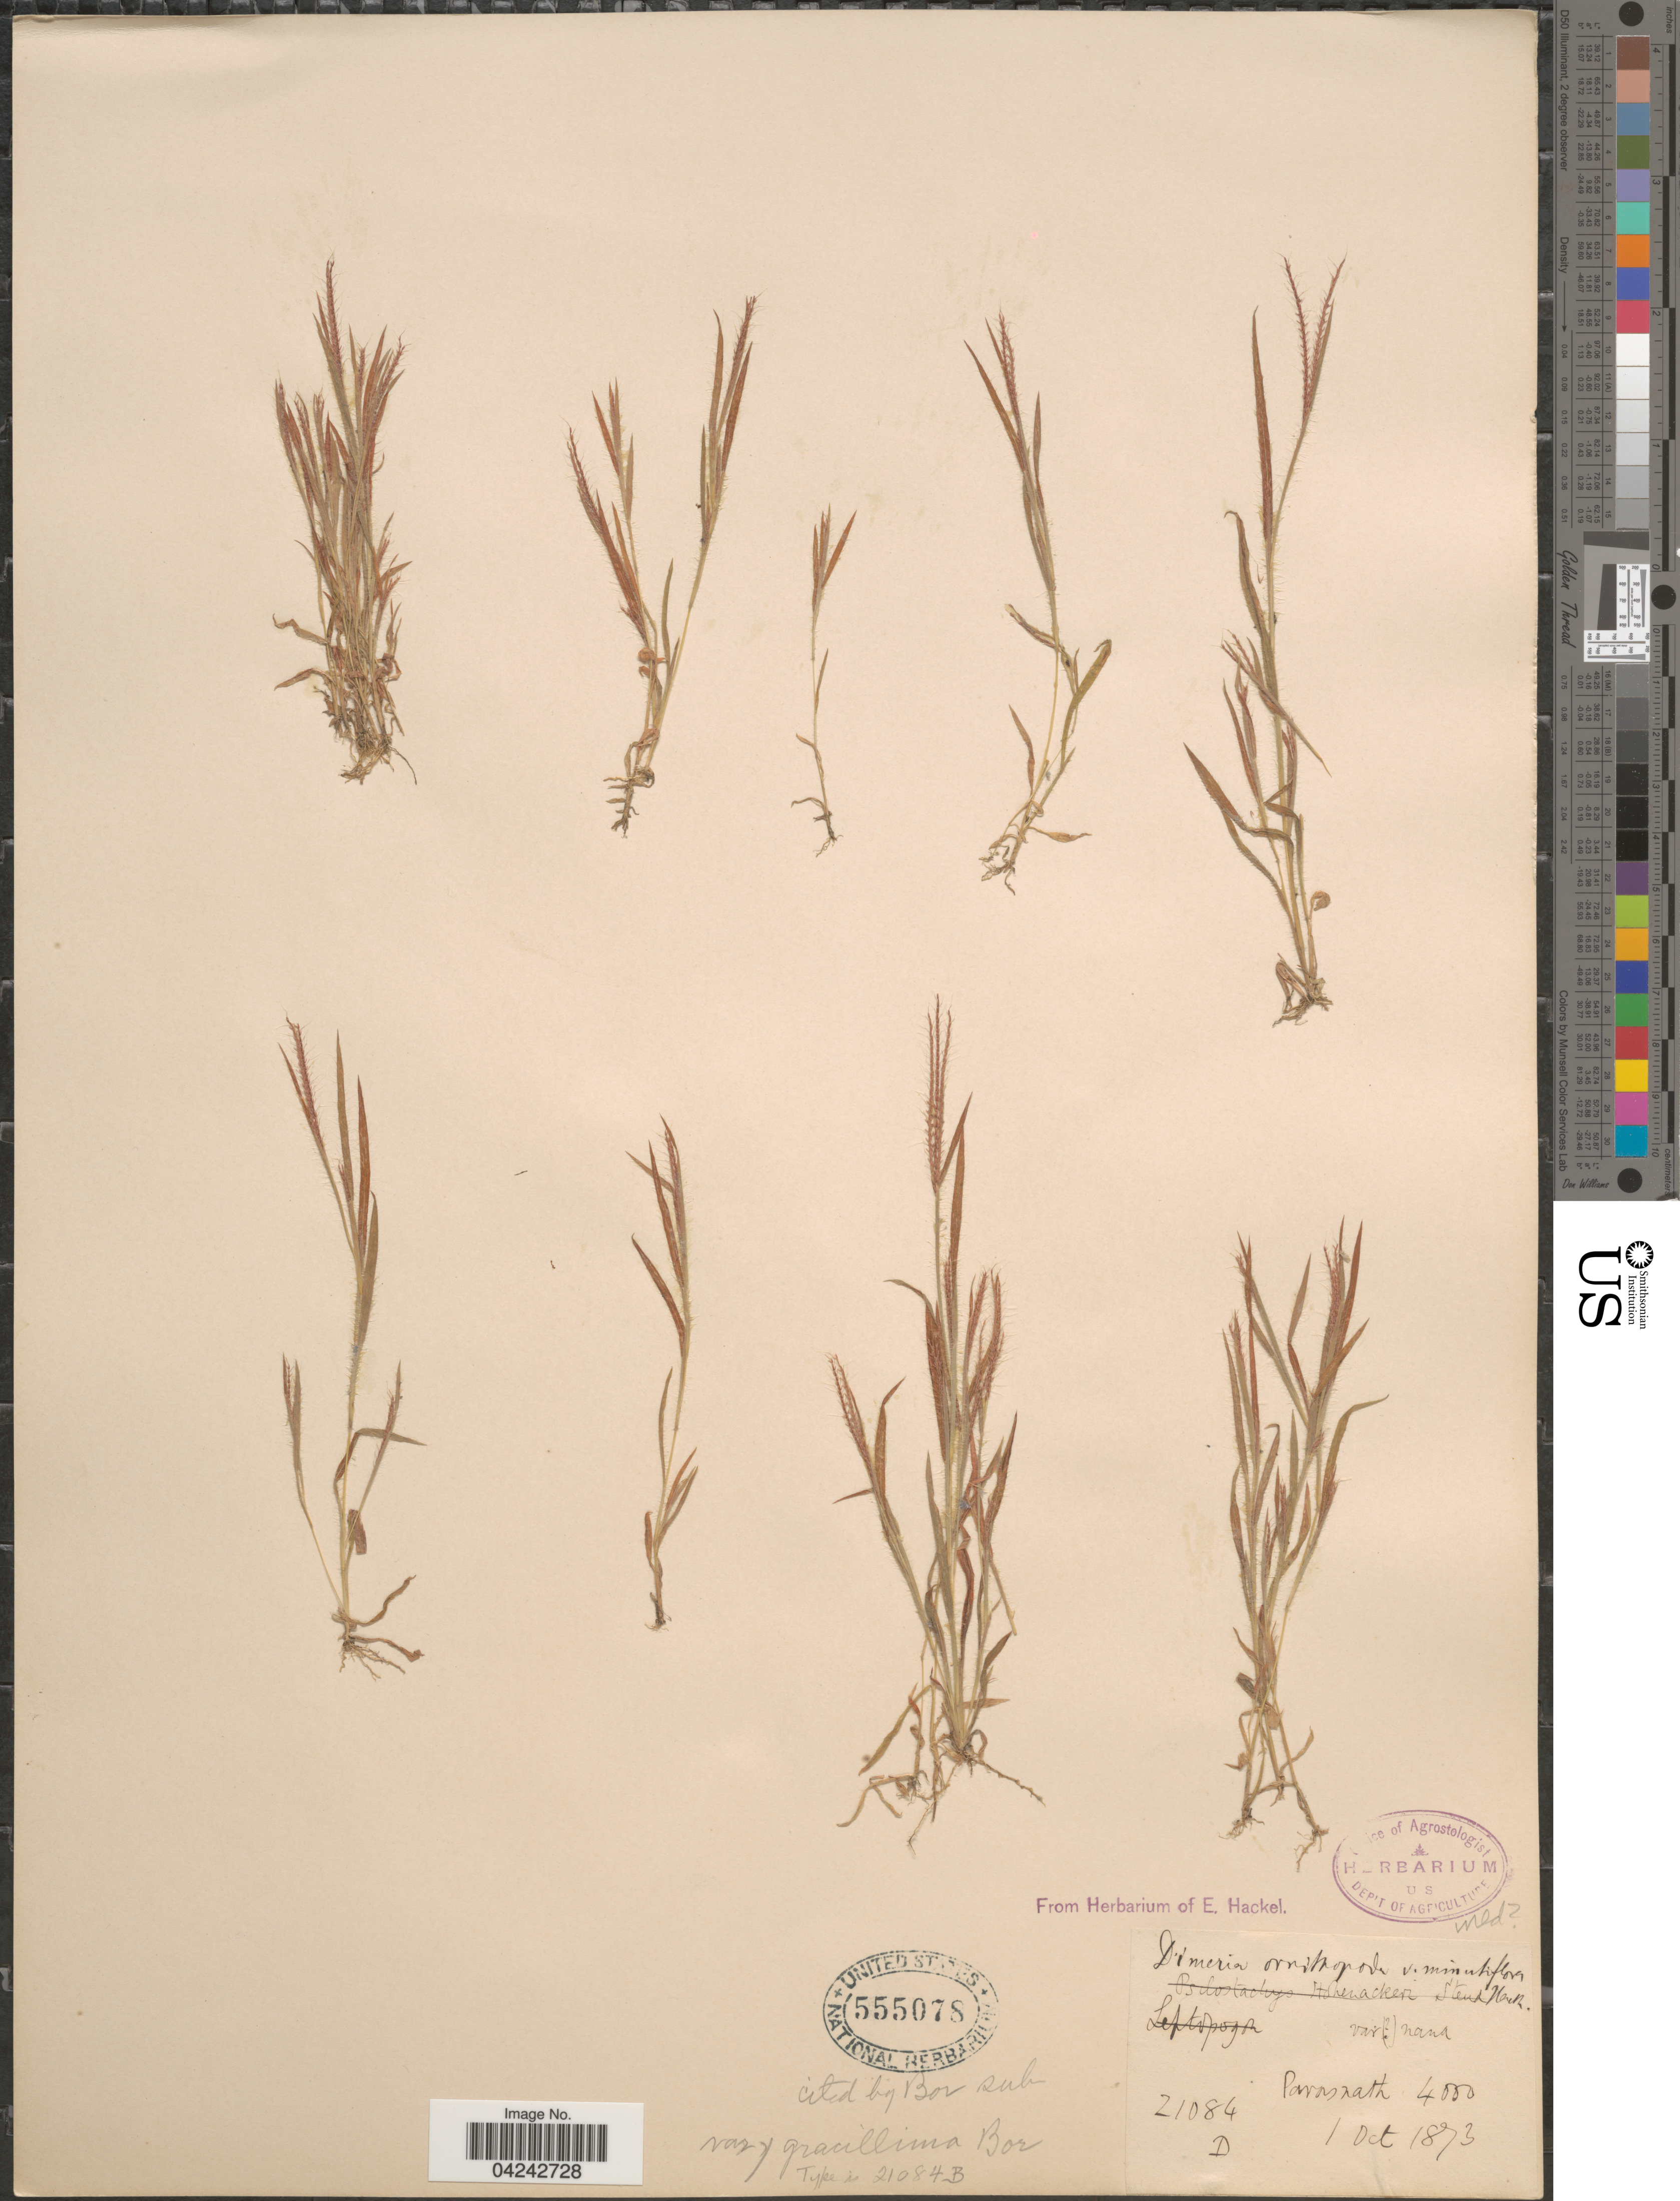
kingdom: Plantae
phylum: Tracheophyta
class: Liliopsida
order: Poales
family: Poaceae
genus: Dimeria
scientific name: Dimeria ornithopoda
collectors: ex herb. E. Hackel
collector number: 21084D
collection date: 1873-10-01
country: India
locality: Parasnath.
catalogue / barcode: US 555078